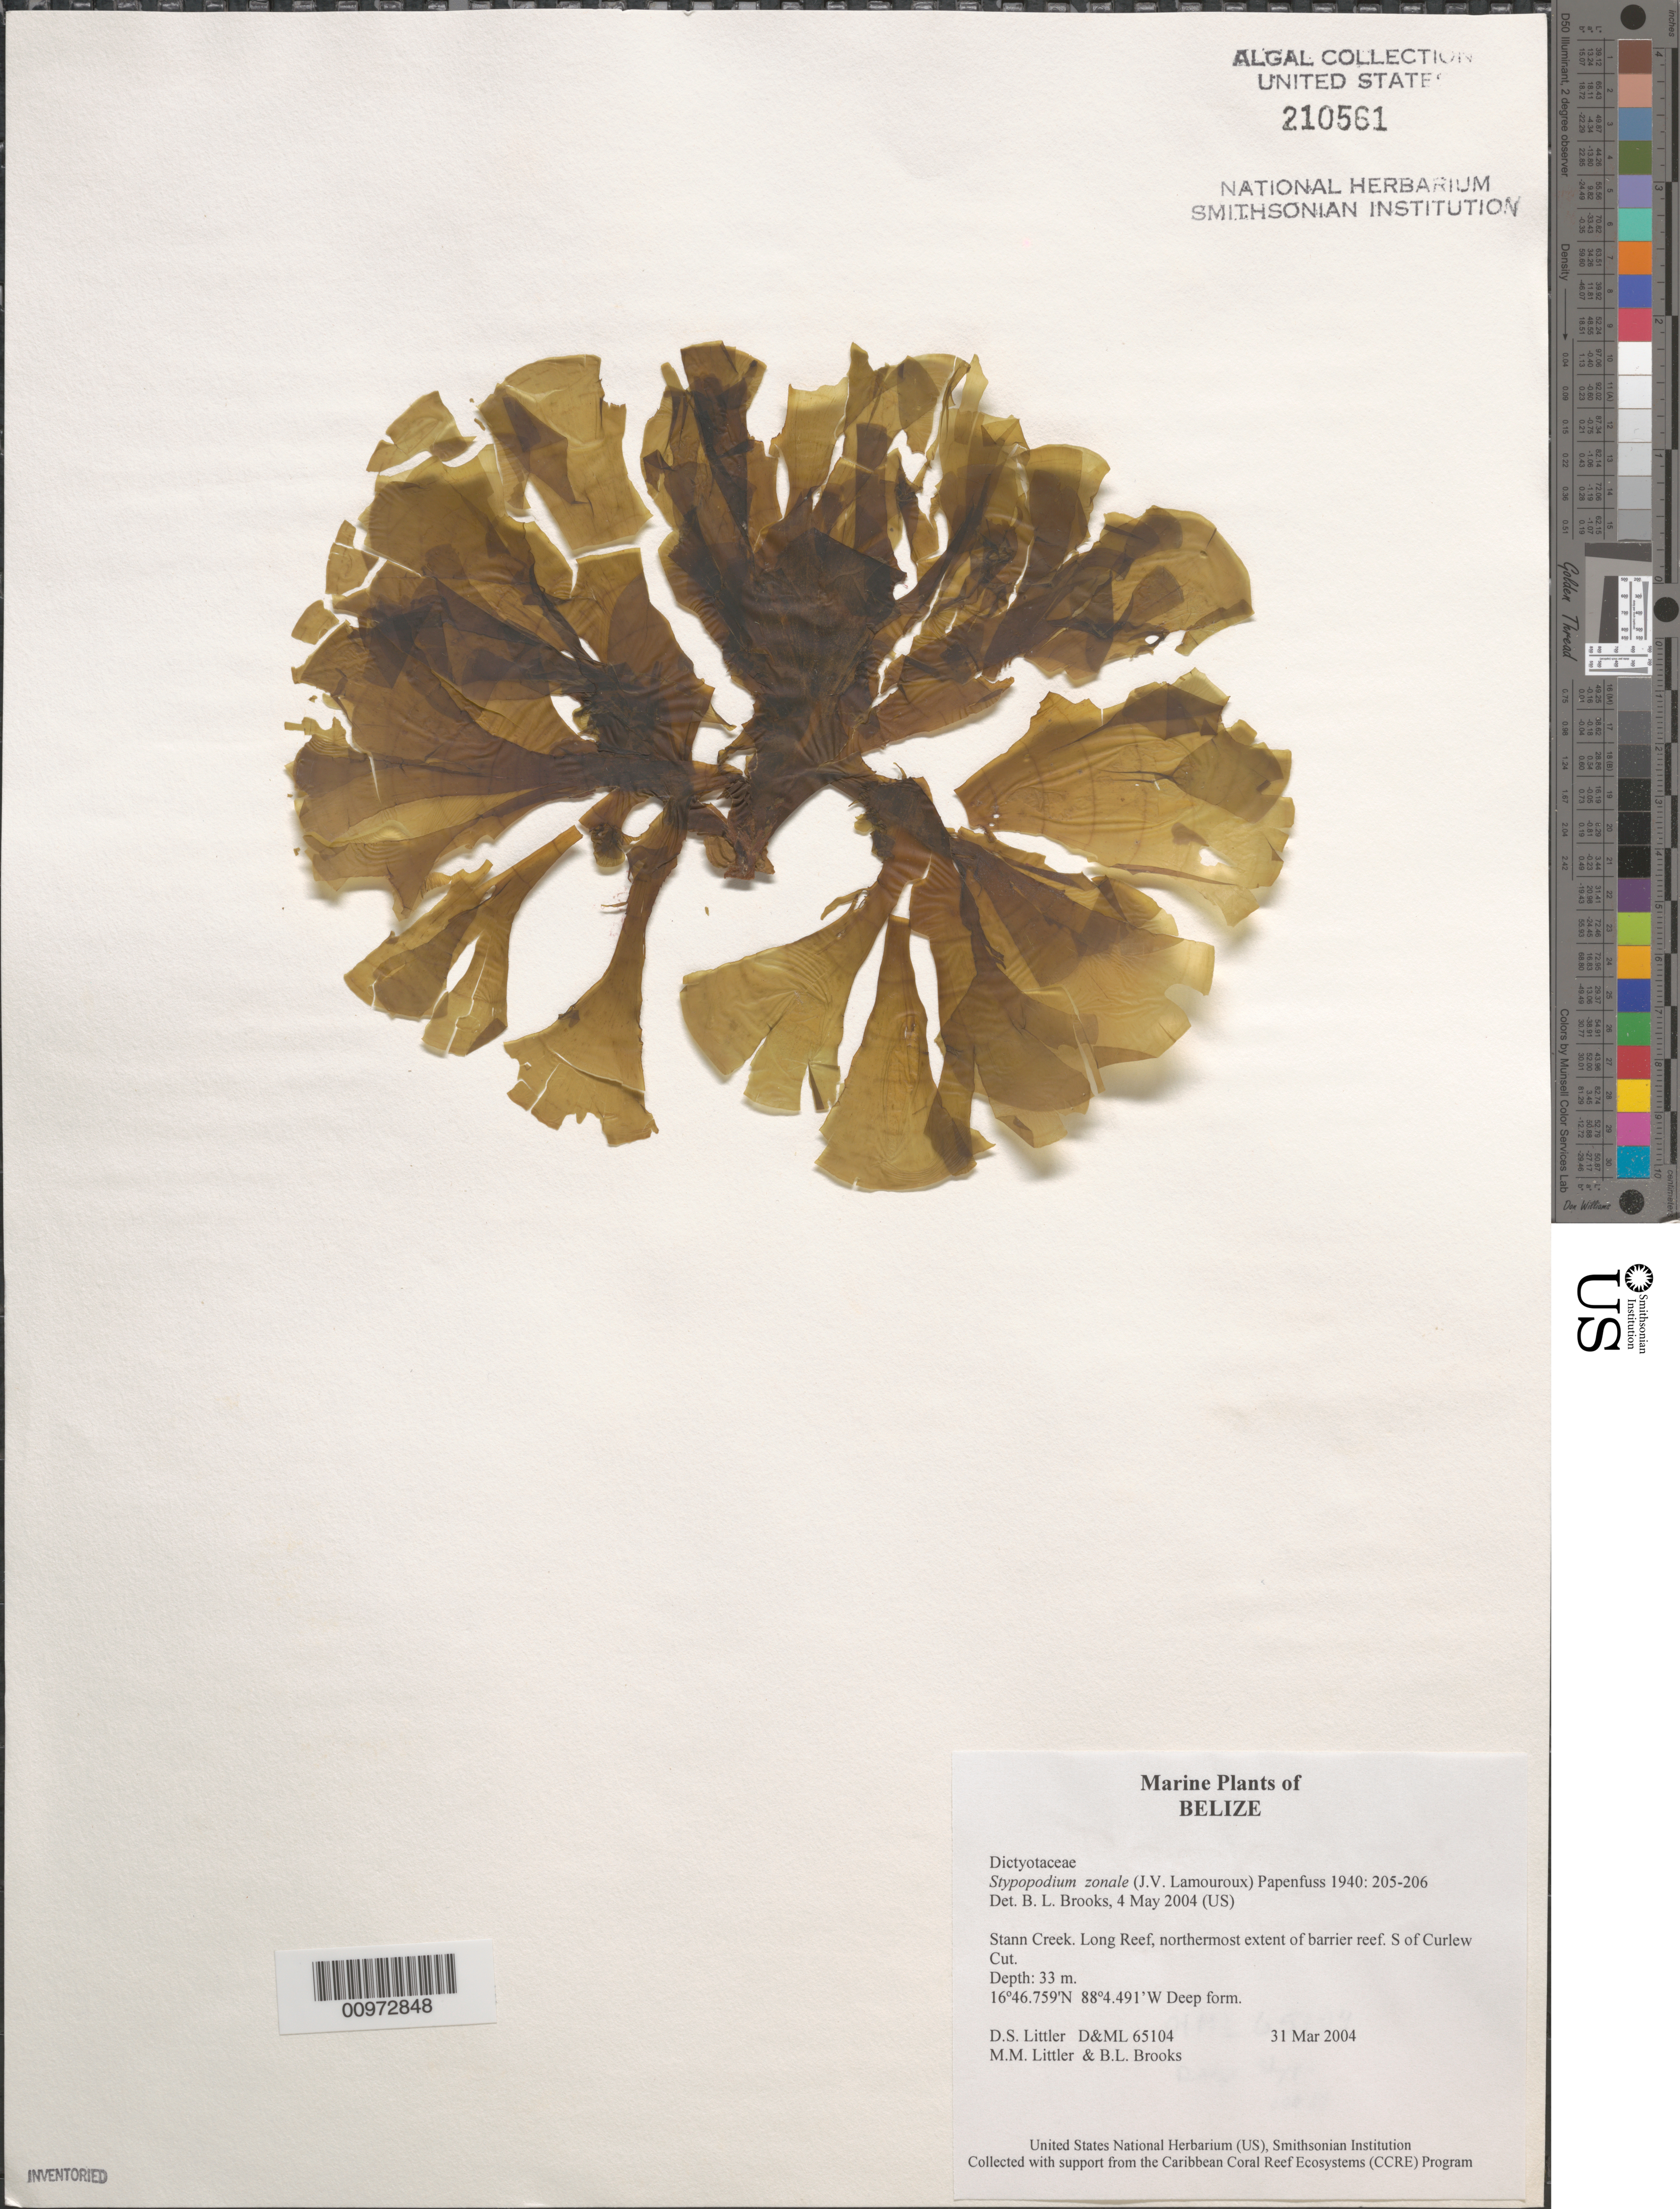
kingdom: Chromista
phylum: Ochrophyta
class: Phaeophyceae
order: Dictyotales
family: Dictyotaceae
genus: Stypopodium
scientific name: Stypopodium zonale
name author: (J.V.Lamouroux) Papenf.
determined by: Brooks, B. L., (BOT), Smithsonian Institution - National Museum of Natural History (UNITED STATES)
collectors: D. S. Littler, M. M. Littler & B. Brooks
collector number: D&ML 65104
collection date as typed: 31 Mar 2004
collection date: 2004-03-31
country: Belize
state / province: Stann Creek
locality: Long Reef, south of Curlew Cut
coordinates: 16 46.759'N, 88 4.491'W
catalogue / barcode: US 210561